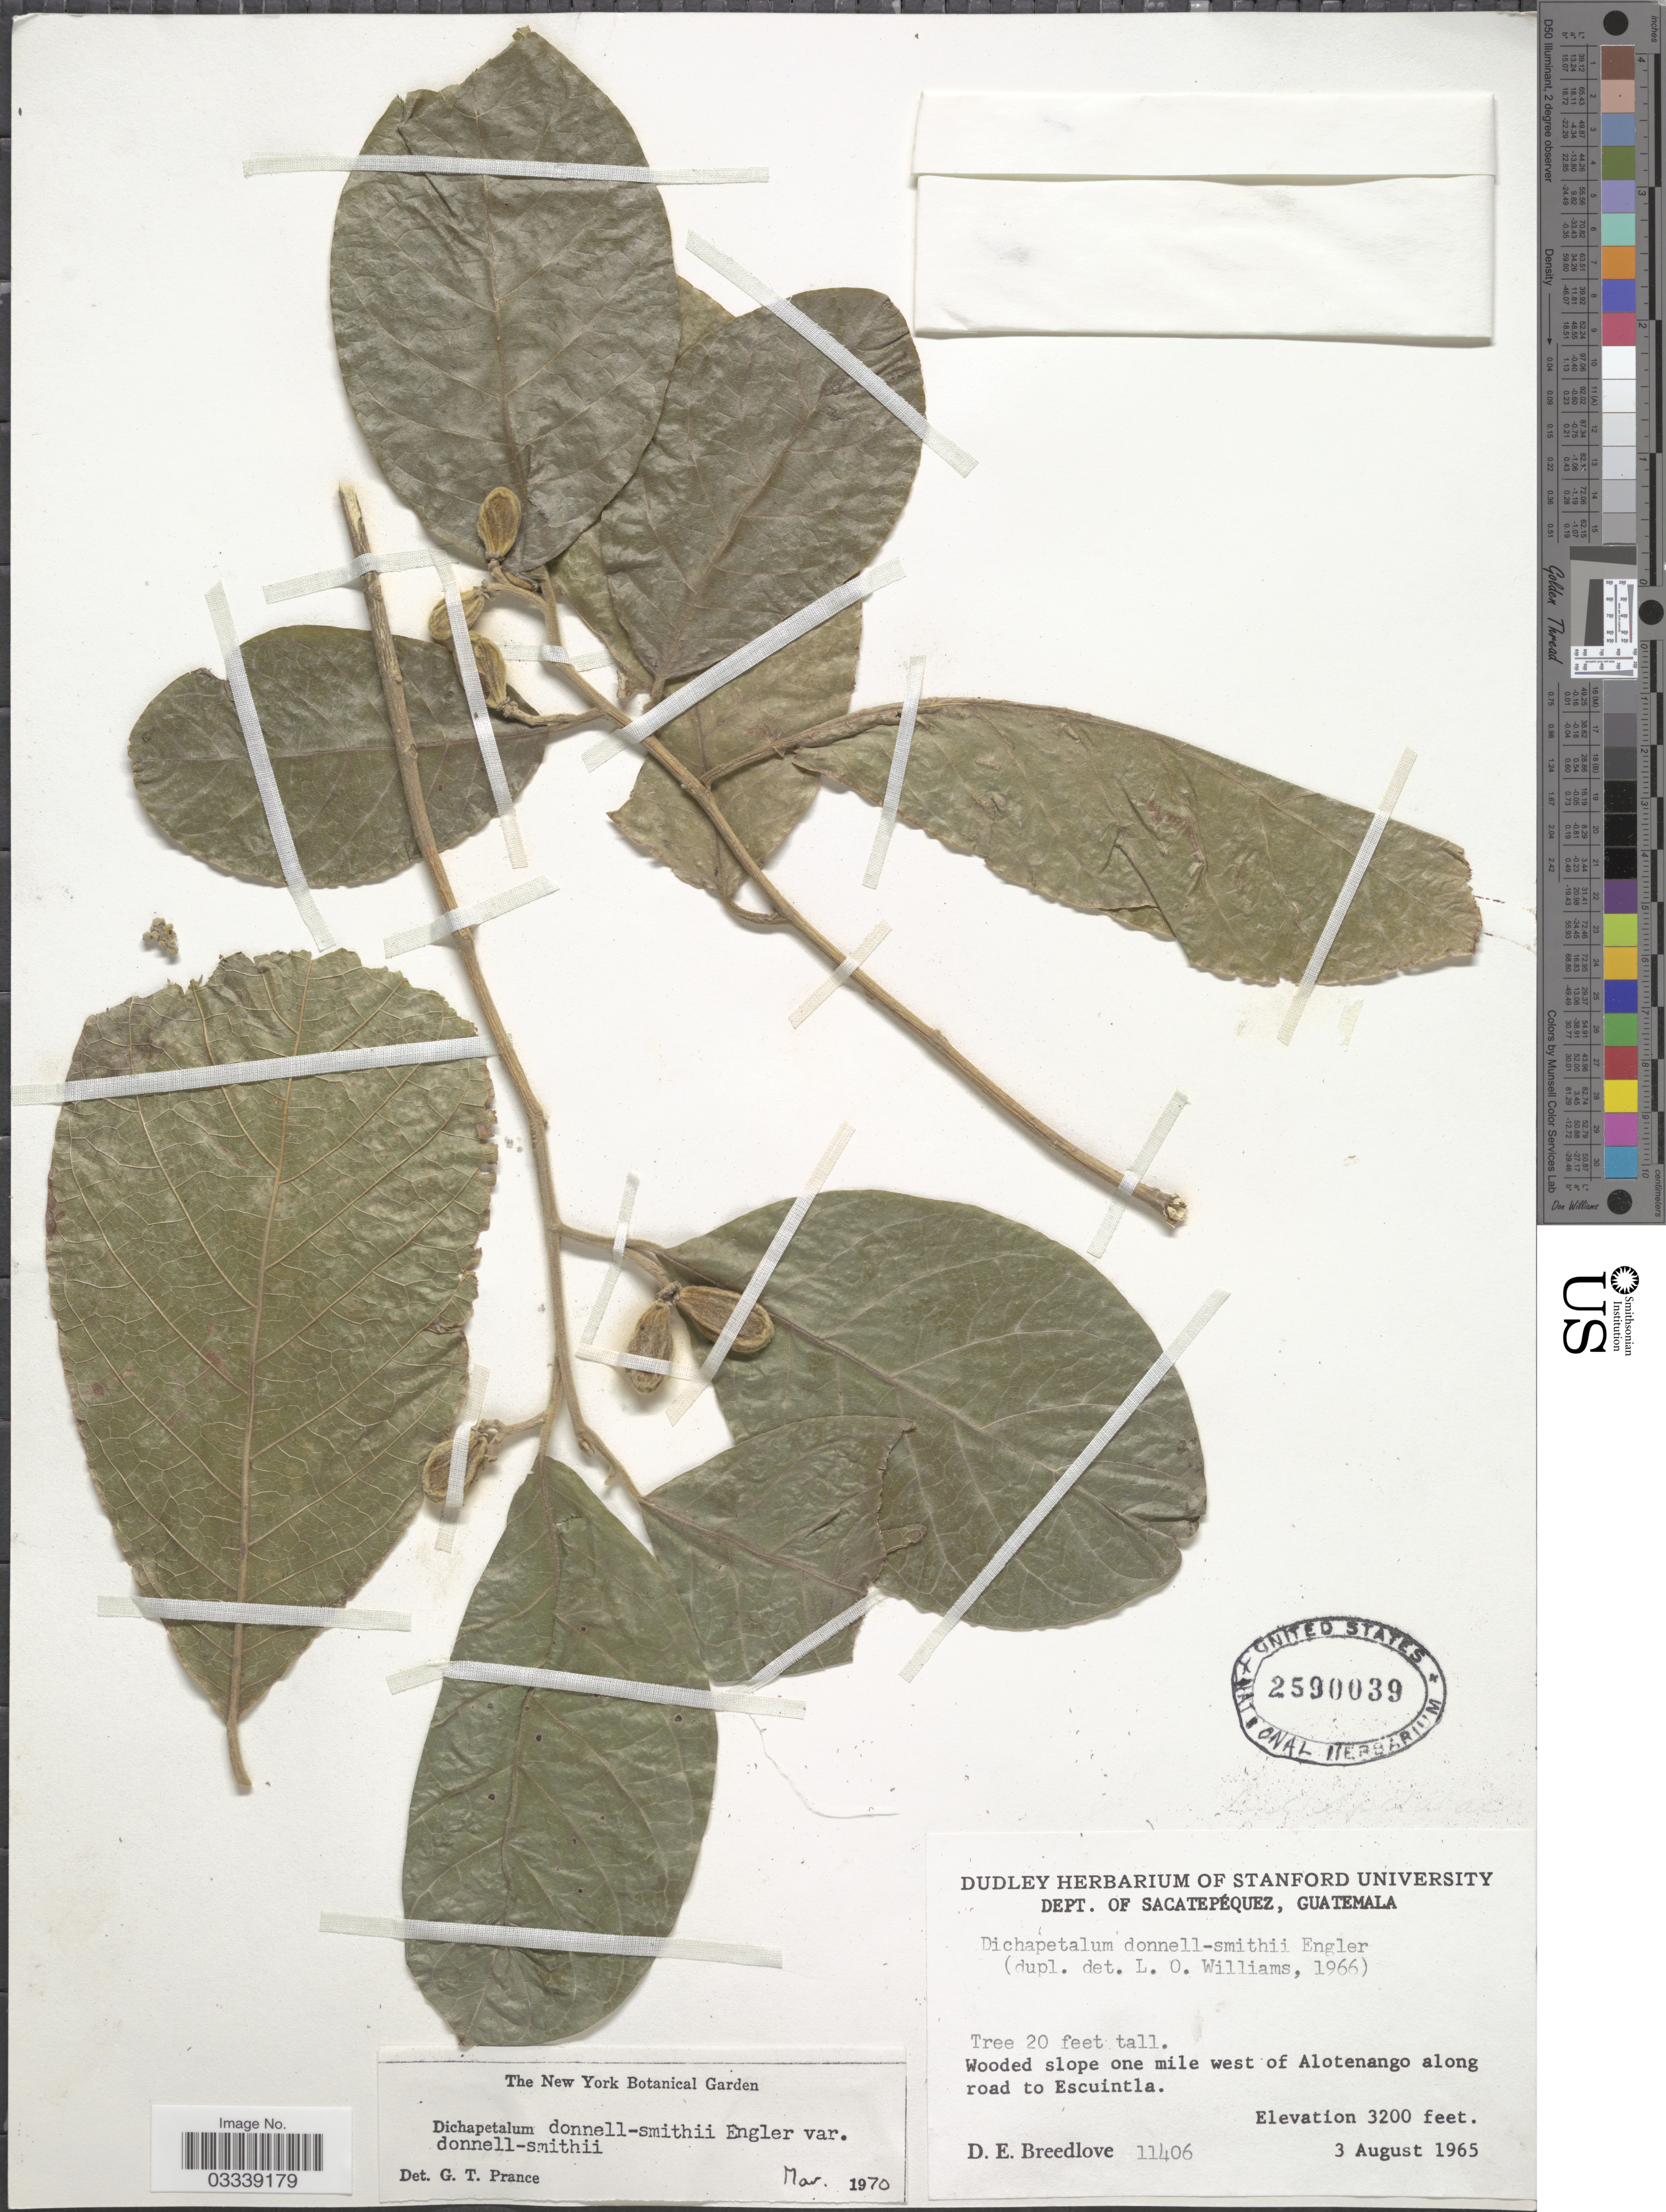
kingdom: Plantae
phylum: Tracheophyta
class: Magnoliopsida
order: Malpighiales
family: Dichapetalaceae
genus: Dichapetalum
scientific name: Dichapetalum donnell-smithii var. donnell-smithii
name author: Engl.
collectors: D. E. Breedlove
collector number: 11406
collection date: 1965-08-03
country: Guatemala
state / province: Sacatepéquez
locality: Dept. Sacatepéquez. Wooded slope one mile west of Alotenango along road to Escuintla.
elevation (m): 975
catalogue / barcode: US 2590039